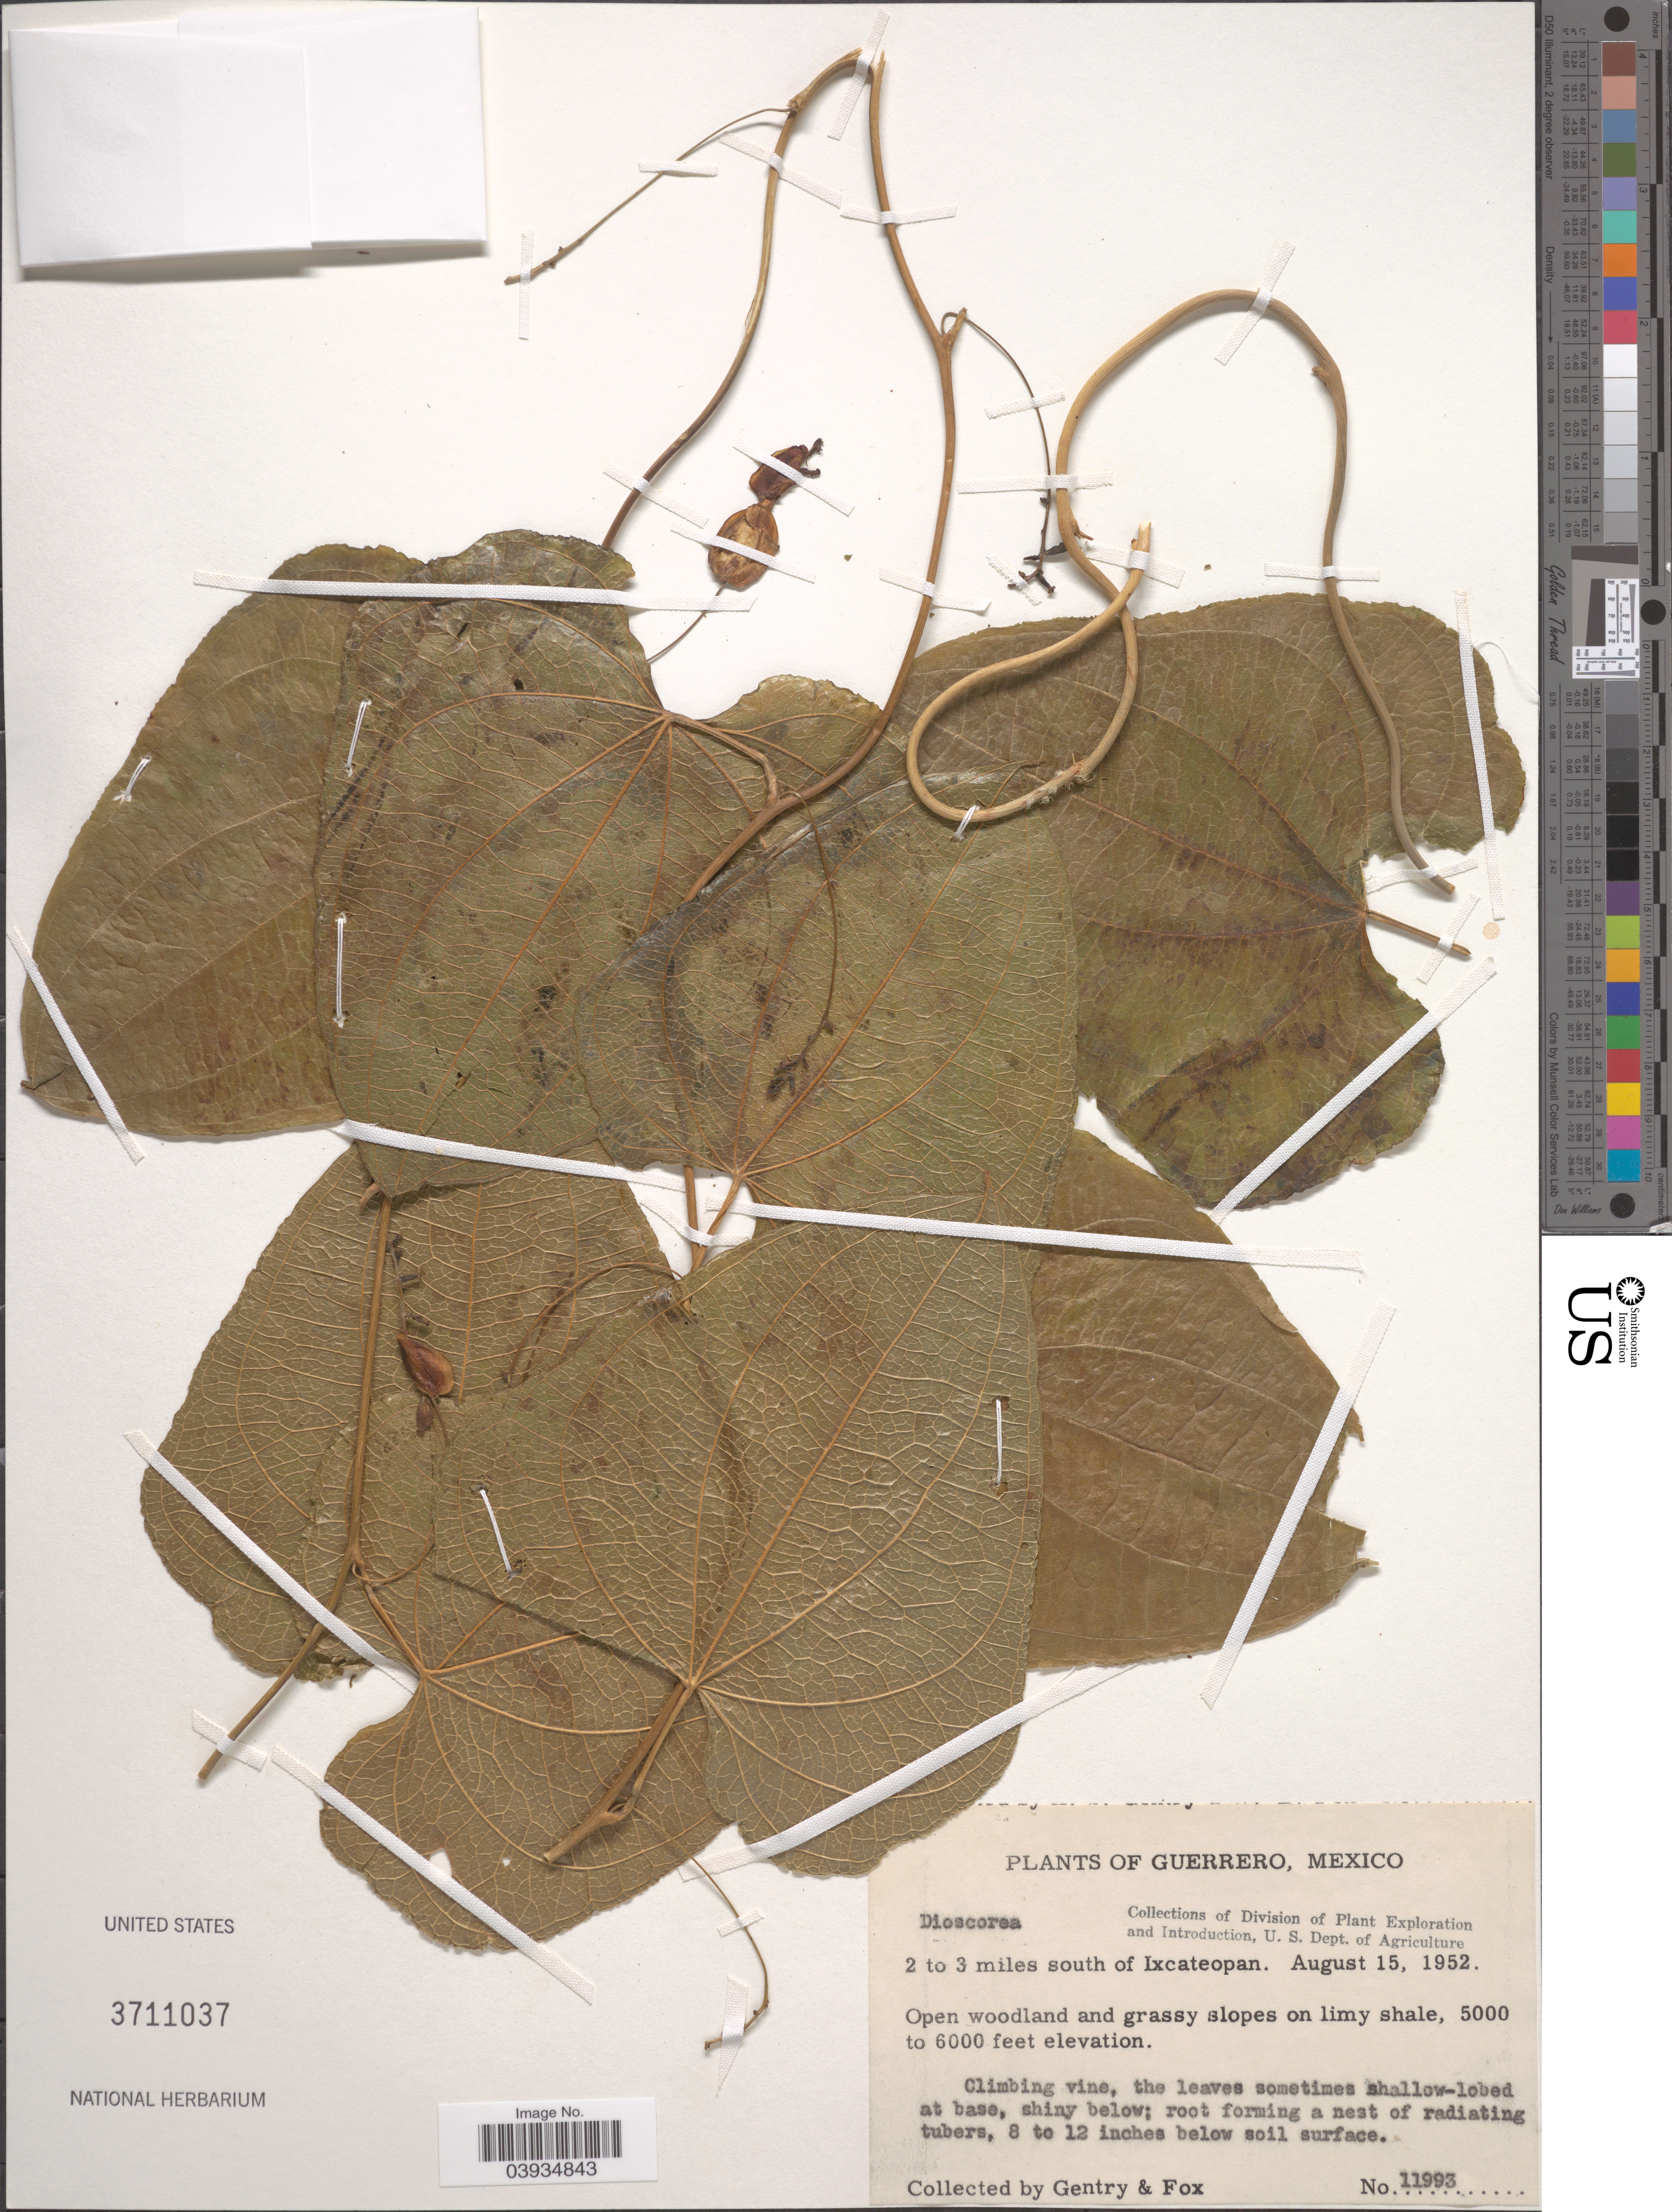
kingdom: Plantae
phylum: Tracheophyta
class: Liliopsida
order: Dioscoreales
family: Dioscoreaceae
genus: Dioscorea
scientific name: Dioscorea sp.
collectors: Gentry, -- & Fox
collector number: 11993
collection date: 1952-08-15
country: Mexico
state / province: Guerrero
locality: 2 to 3 miles south of Ixcateopan.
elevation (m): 1524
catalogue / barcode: US 3711037